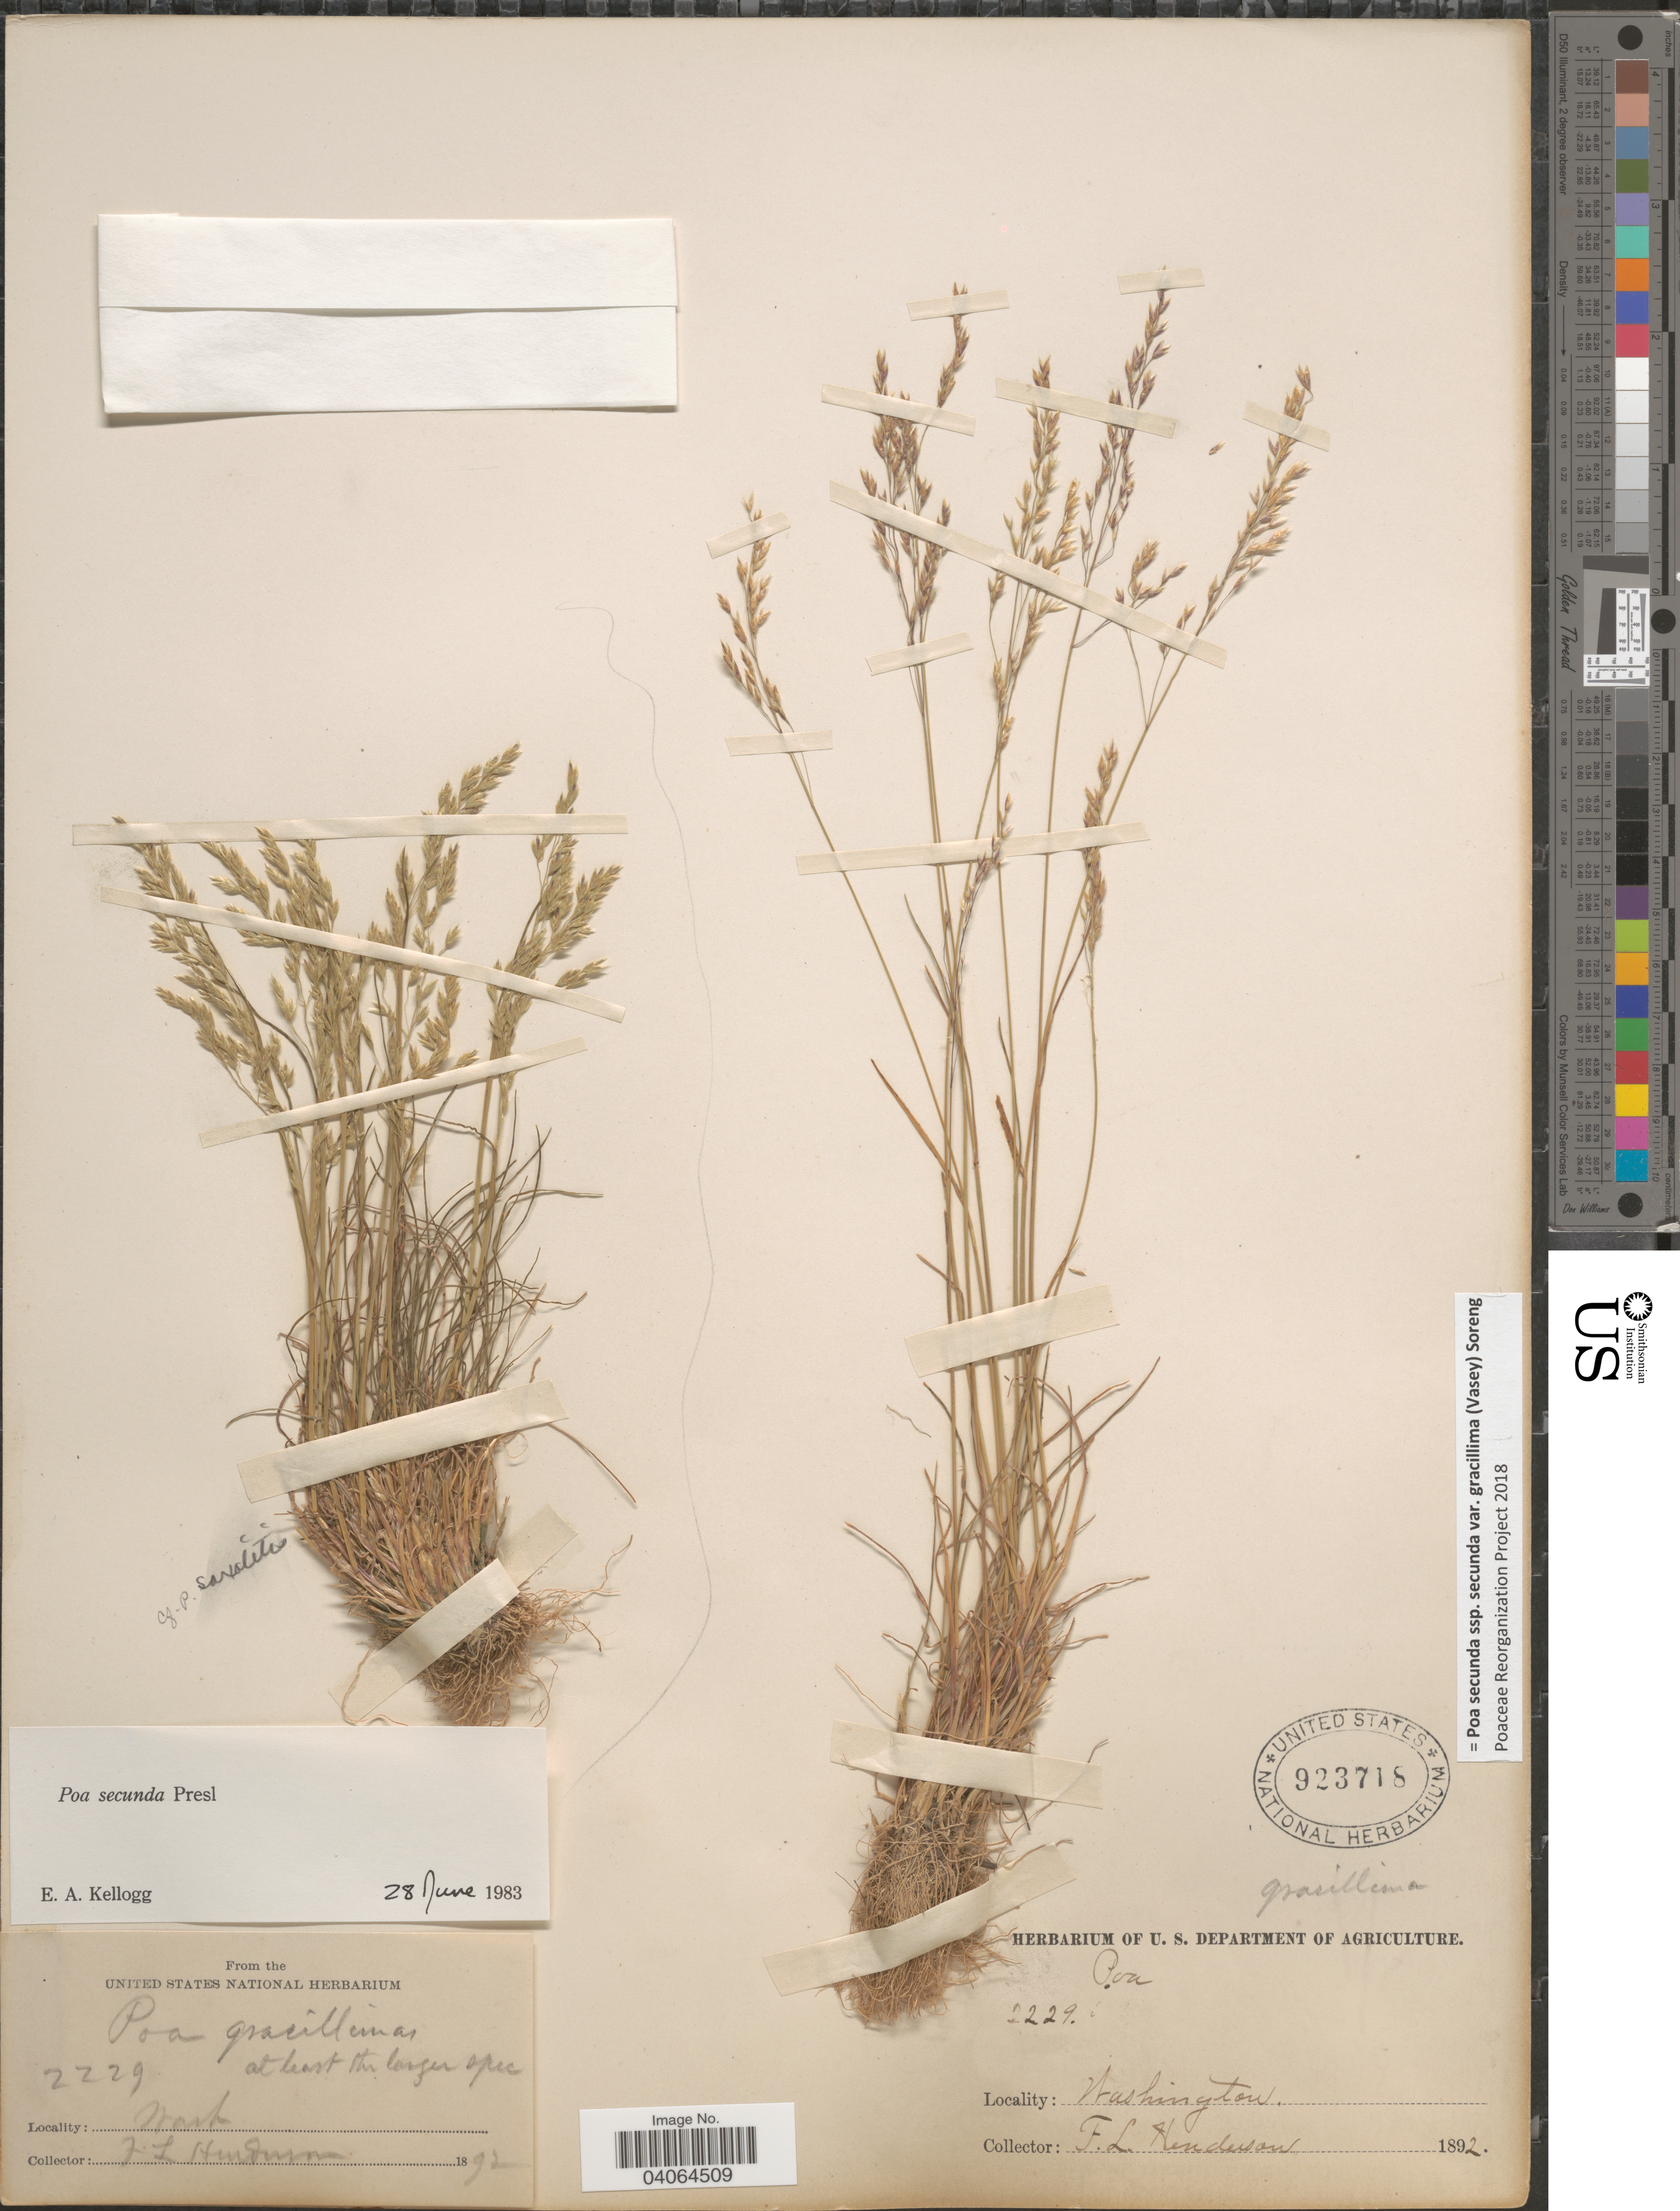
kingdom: Plantae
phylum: Tracheophyta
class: Liliopsida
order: Poales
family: Poaceae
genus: Poa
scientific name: Poa secunda subsp. secunda var. gracillima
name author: (Vasey) Soreng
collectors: F. Henderson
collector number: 2229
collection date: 1892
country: United States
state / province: Washington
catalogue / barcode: US 923718